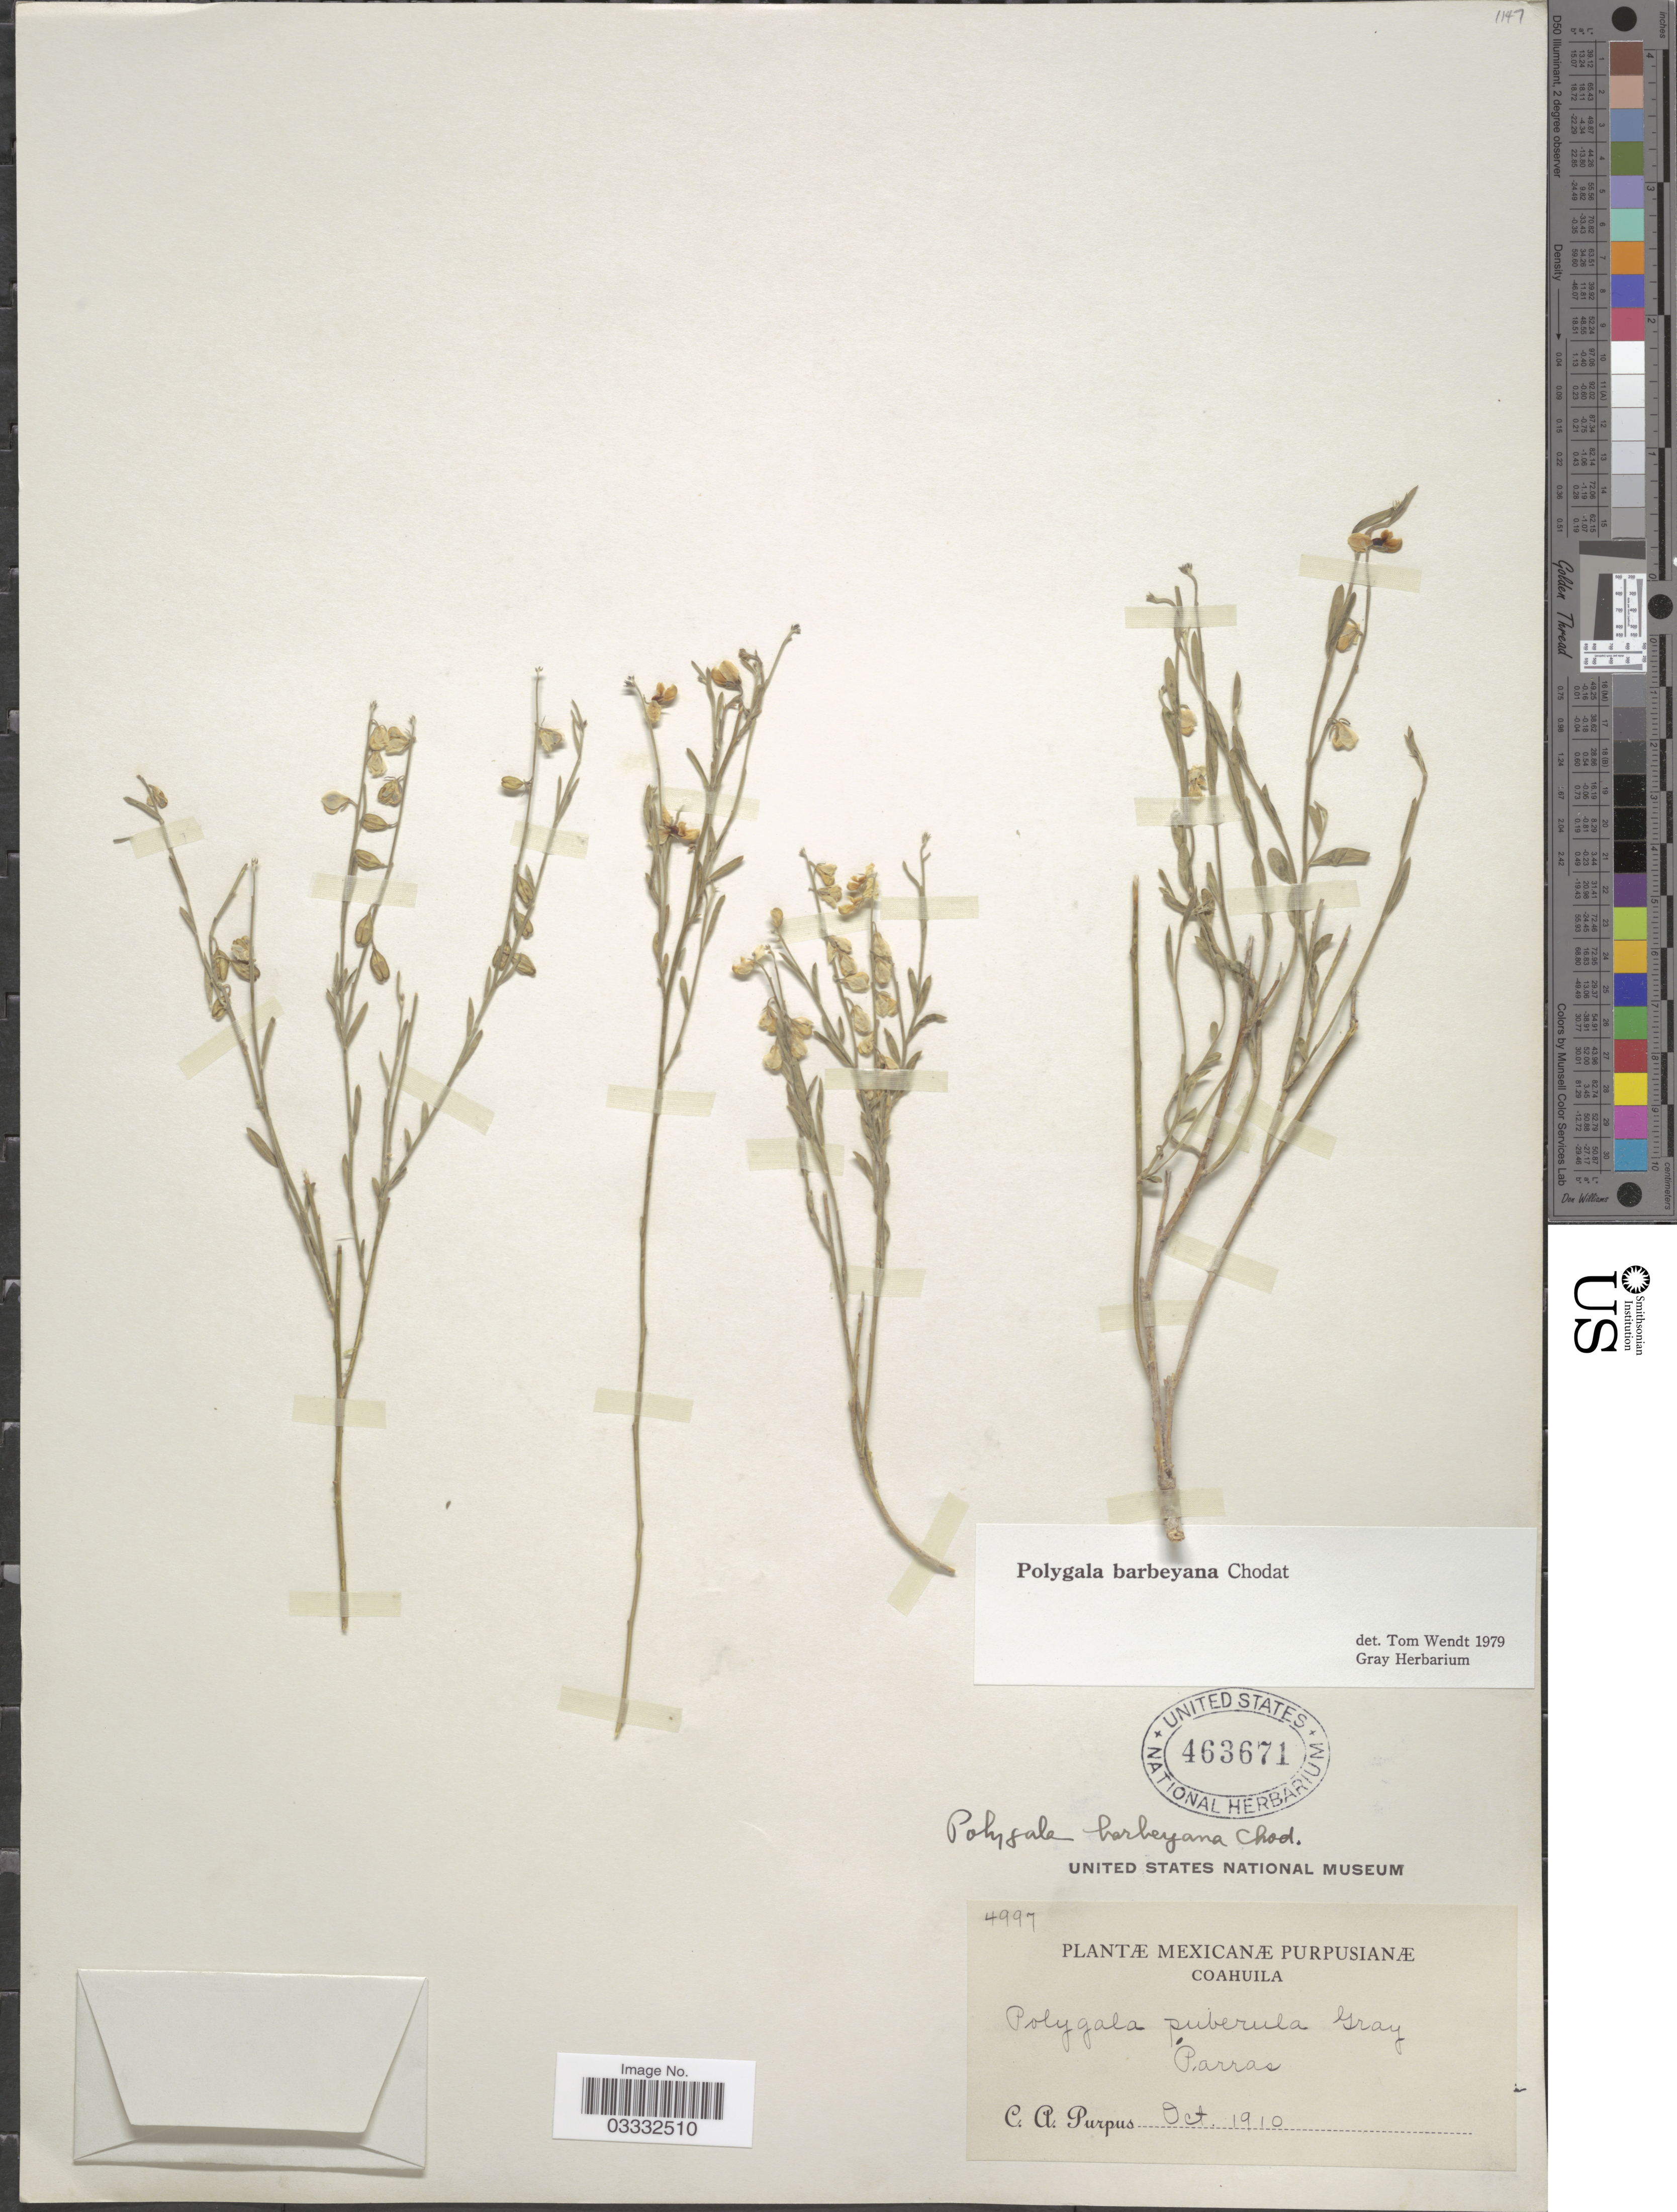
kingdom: Plantae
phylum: Tracheophyta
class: Magnoliopsida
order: Fabales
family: Polygalaceae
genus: Hebecarpa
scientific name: Hebecarpa barbeyana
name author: (Chodat) J.R. Abbott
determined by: Strong, Mark T., (BOT), Smithsonian Institution - National Museum of Natural History (UNITED STATES)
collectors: C. A. Purpus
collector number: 4997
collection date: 1910-10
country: Mexico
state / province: Coahuila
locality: Parras.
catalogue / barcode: US 463671